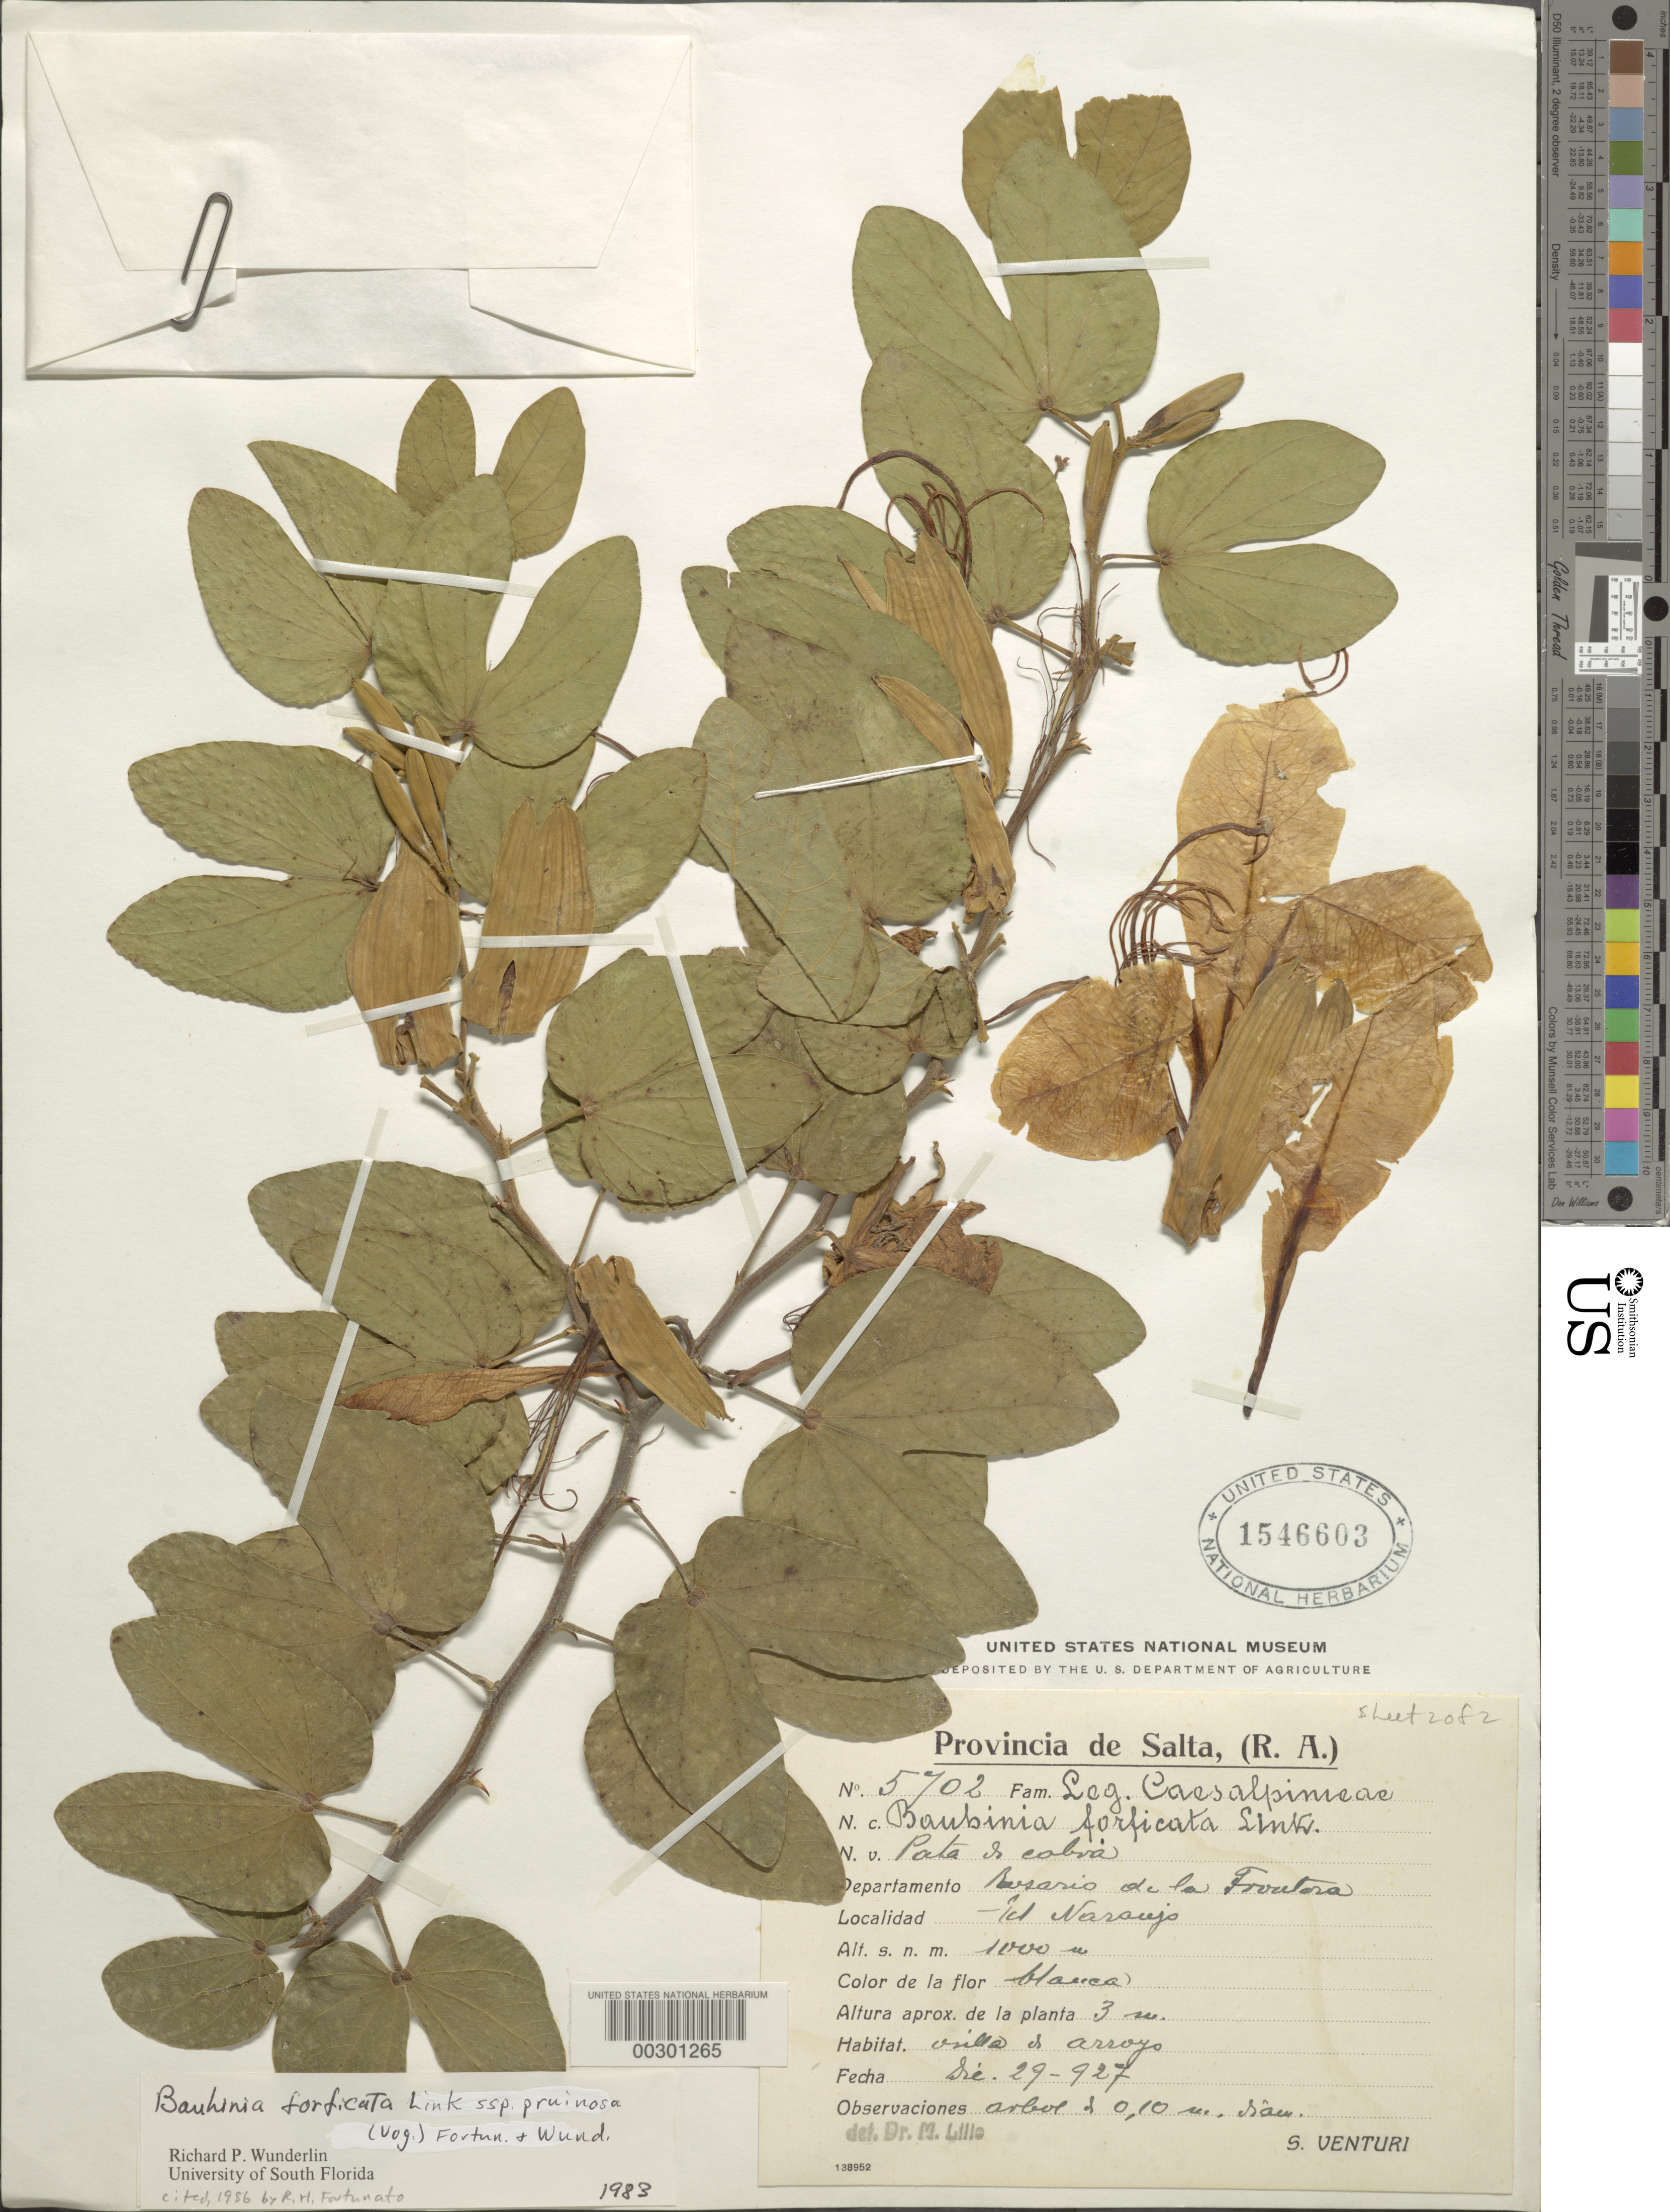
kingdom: Plantae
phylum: Tracheophyta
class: Magnoliopsida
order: Fabales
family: Fabaceae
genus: Bauhinia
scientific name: Bauhinia forficata subsp. pruinosa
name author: (Vogel) Fortunato & Wunderlin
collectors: S. Venturi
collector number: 5702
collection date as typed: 29 Dec 1927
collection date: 1927-12-29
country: Argentina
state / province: Salta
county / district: Rosario de La Frontera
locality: El Noraujo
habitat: Edge of arroyo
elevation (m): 1000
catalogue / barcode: US 1546603